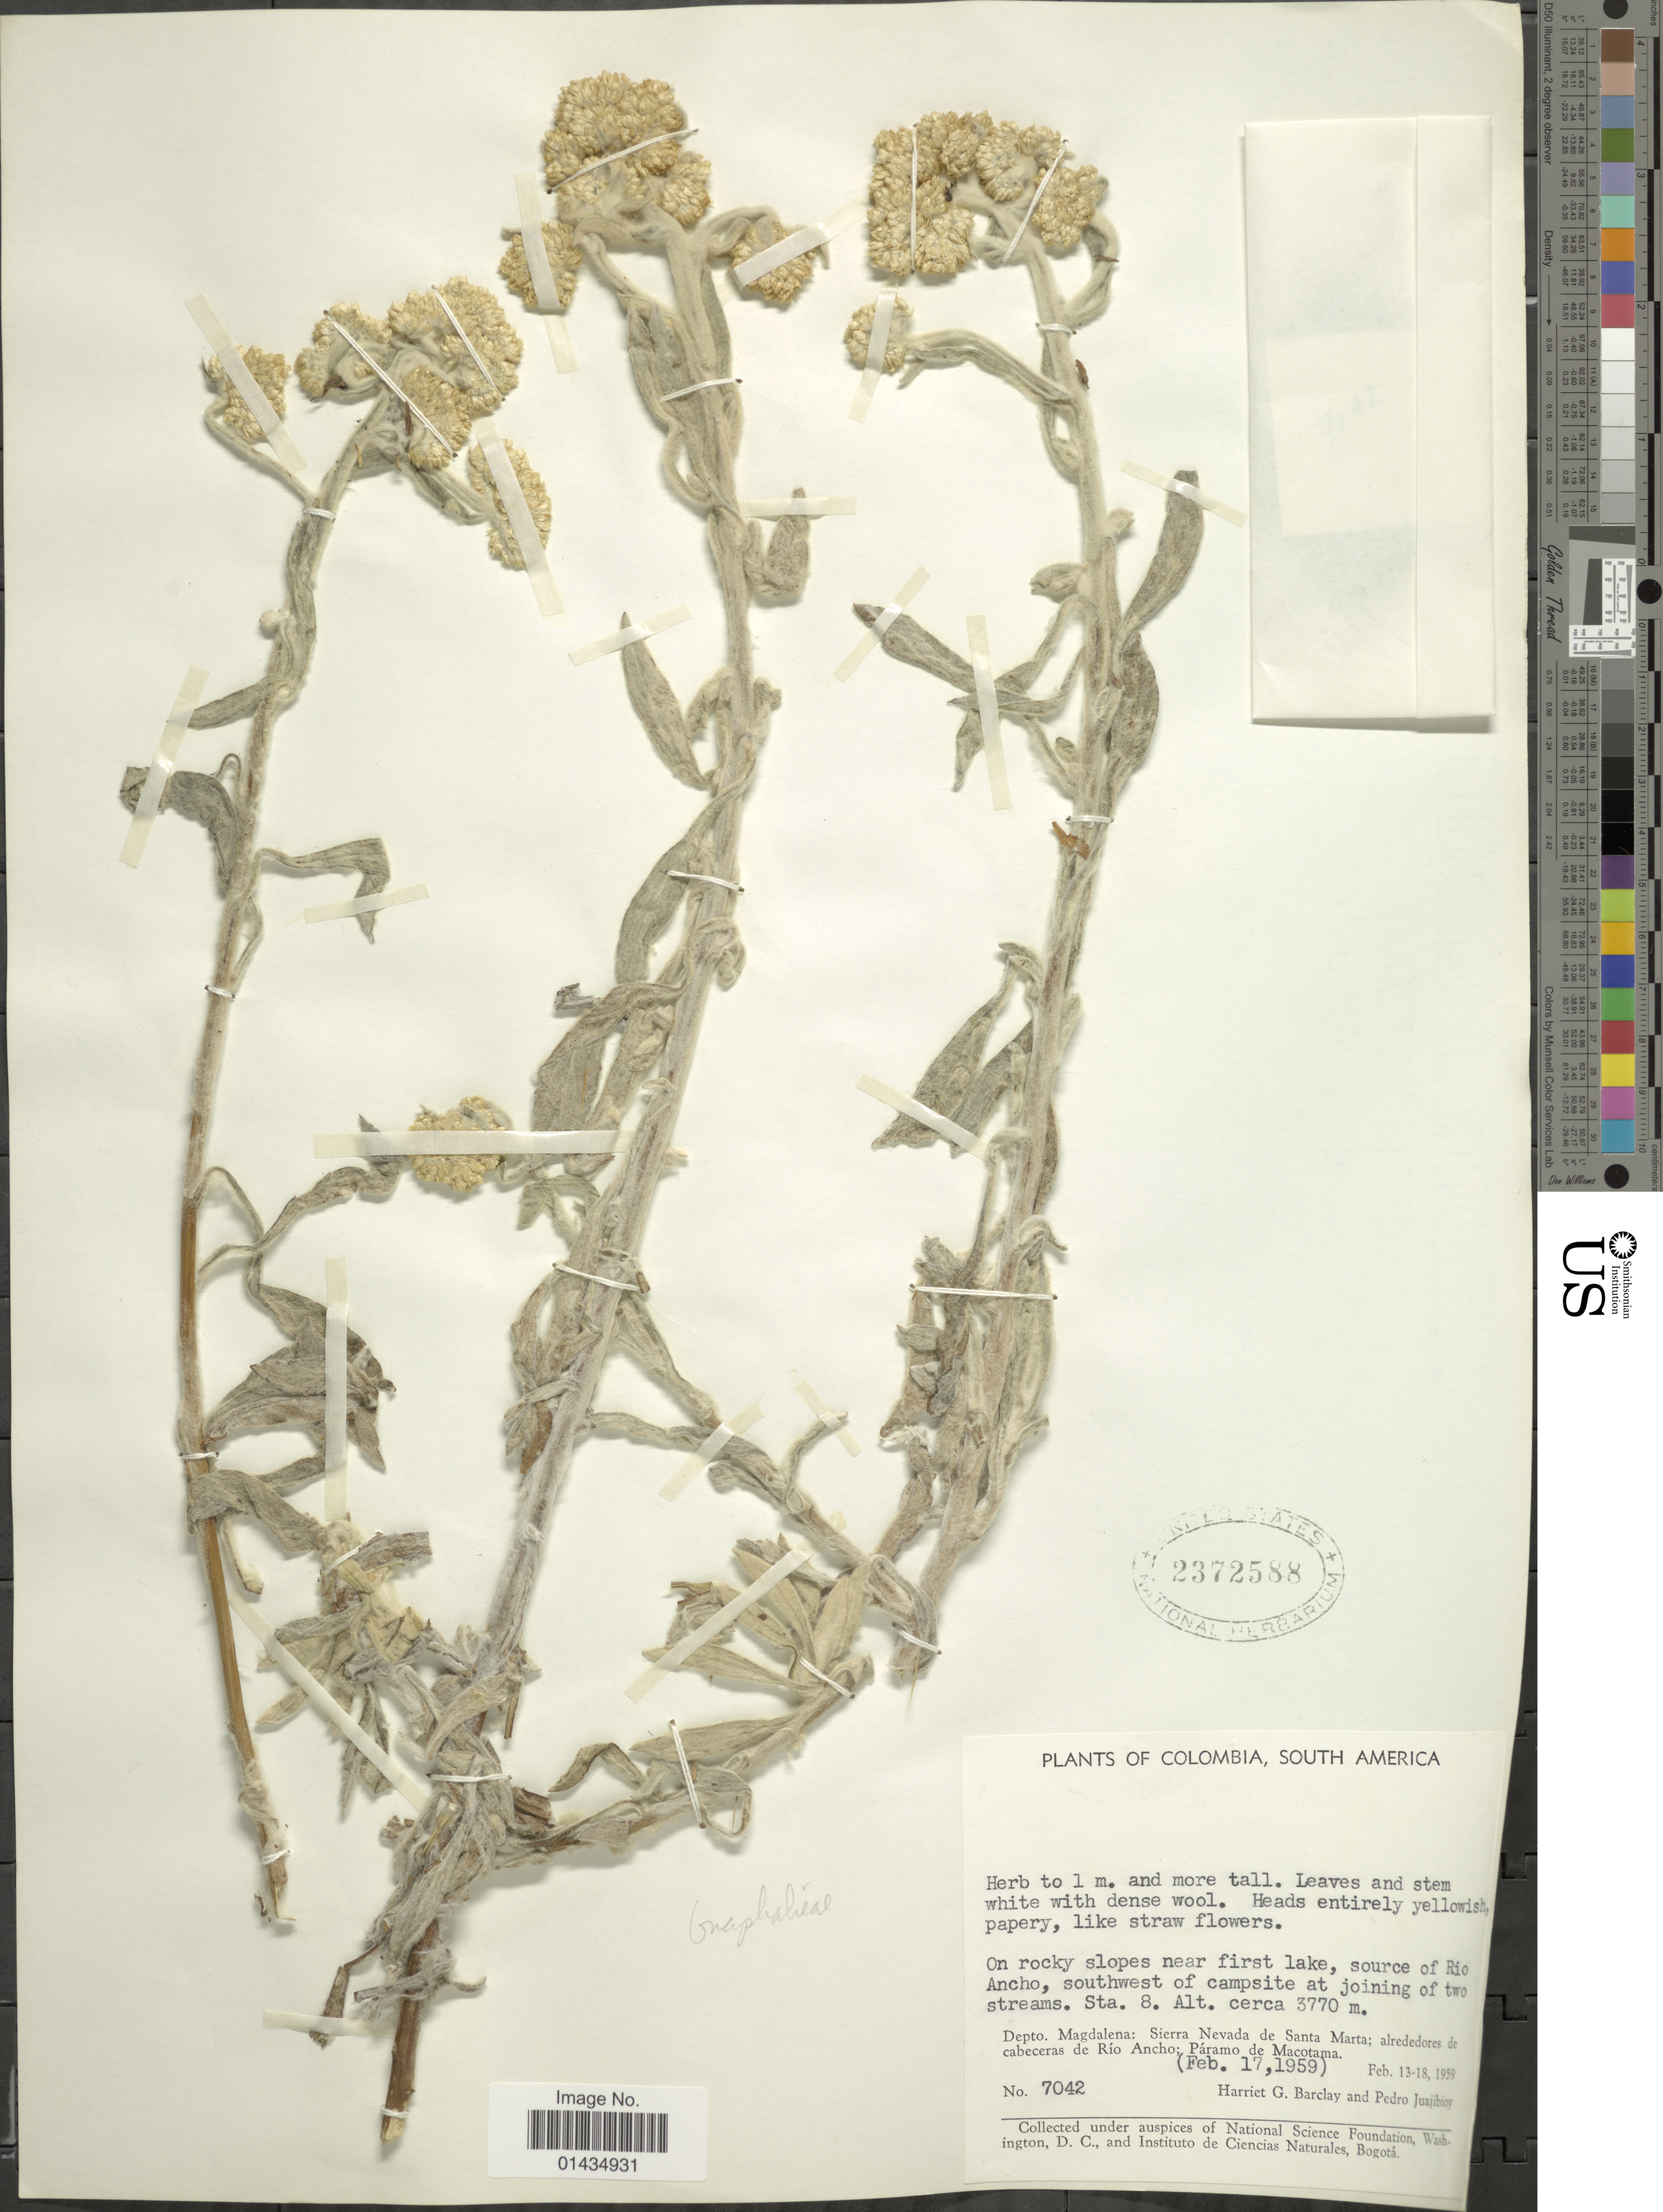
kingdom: Plantae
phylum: Tracheophyta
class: Magnoliopsida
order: Asterales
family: Asteraceae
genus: Achyrocline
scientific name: Achyrocline sp.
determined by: Dillon, M. O.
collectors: H. G. Barclay & P. Juajibioy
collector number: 7042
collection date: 1959-02-17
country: Colombia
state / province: Magdalena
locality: South America, on rocky slopes near first lake, source of Rio Ancho, southwest of campsite at joining of two streams, Sta. 8, Sierra Nevada Marta; alrededores de cabeceras de Río Ancho; Páramo de Macotama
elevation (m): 3770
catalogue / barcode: US 2372588